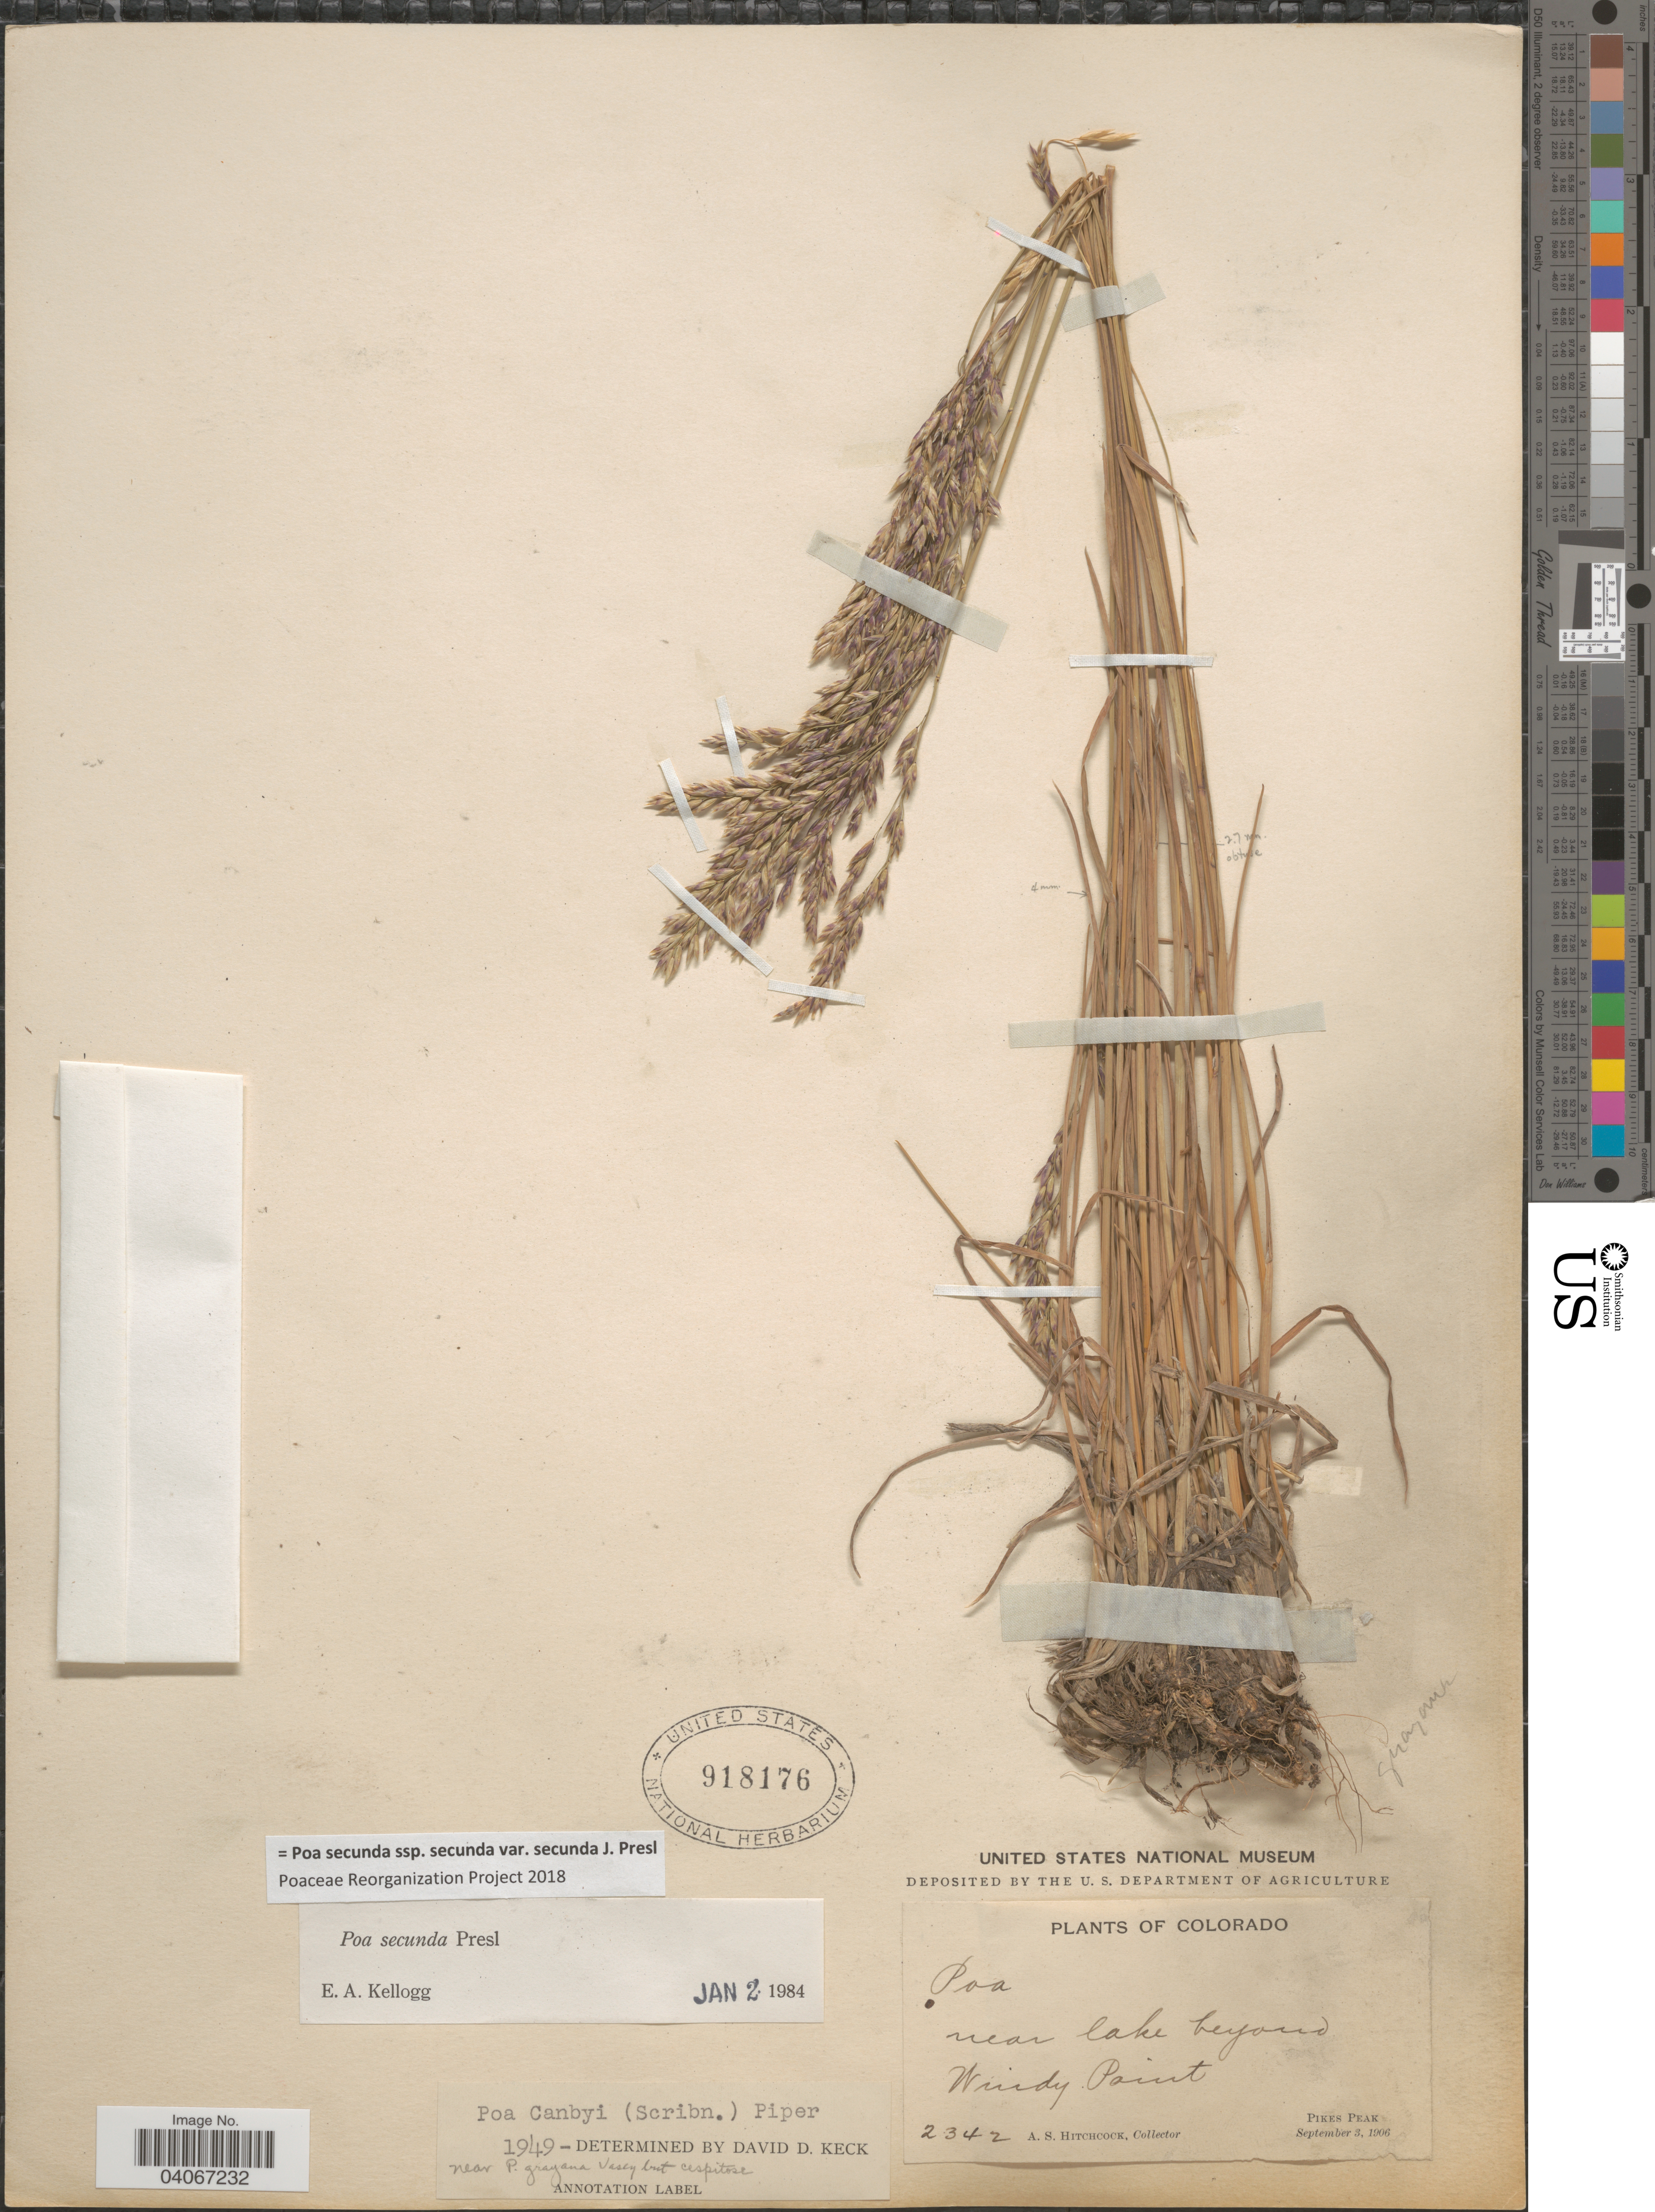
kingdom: Plantae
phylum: Tracheophyta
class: Liliopsida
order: Poales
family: Poaceae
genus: Poa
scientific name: Poa secunda subsp. secunda var. secunda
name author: J. Presl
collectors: A. S. Hitchcock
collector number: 2342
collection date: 1906-09-03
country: United States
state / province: Colorado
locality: Near lake beyond Windy Point. Pikes Peak.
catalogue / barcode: US 918176